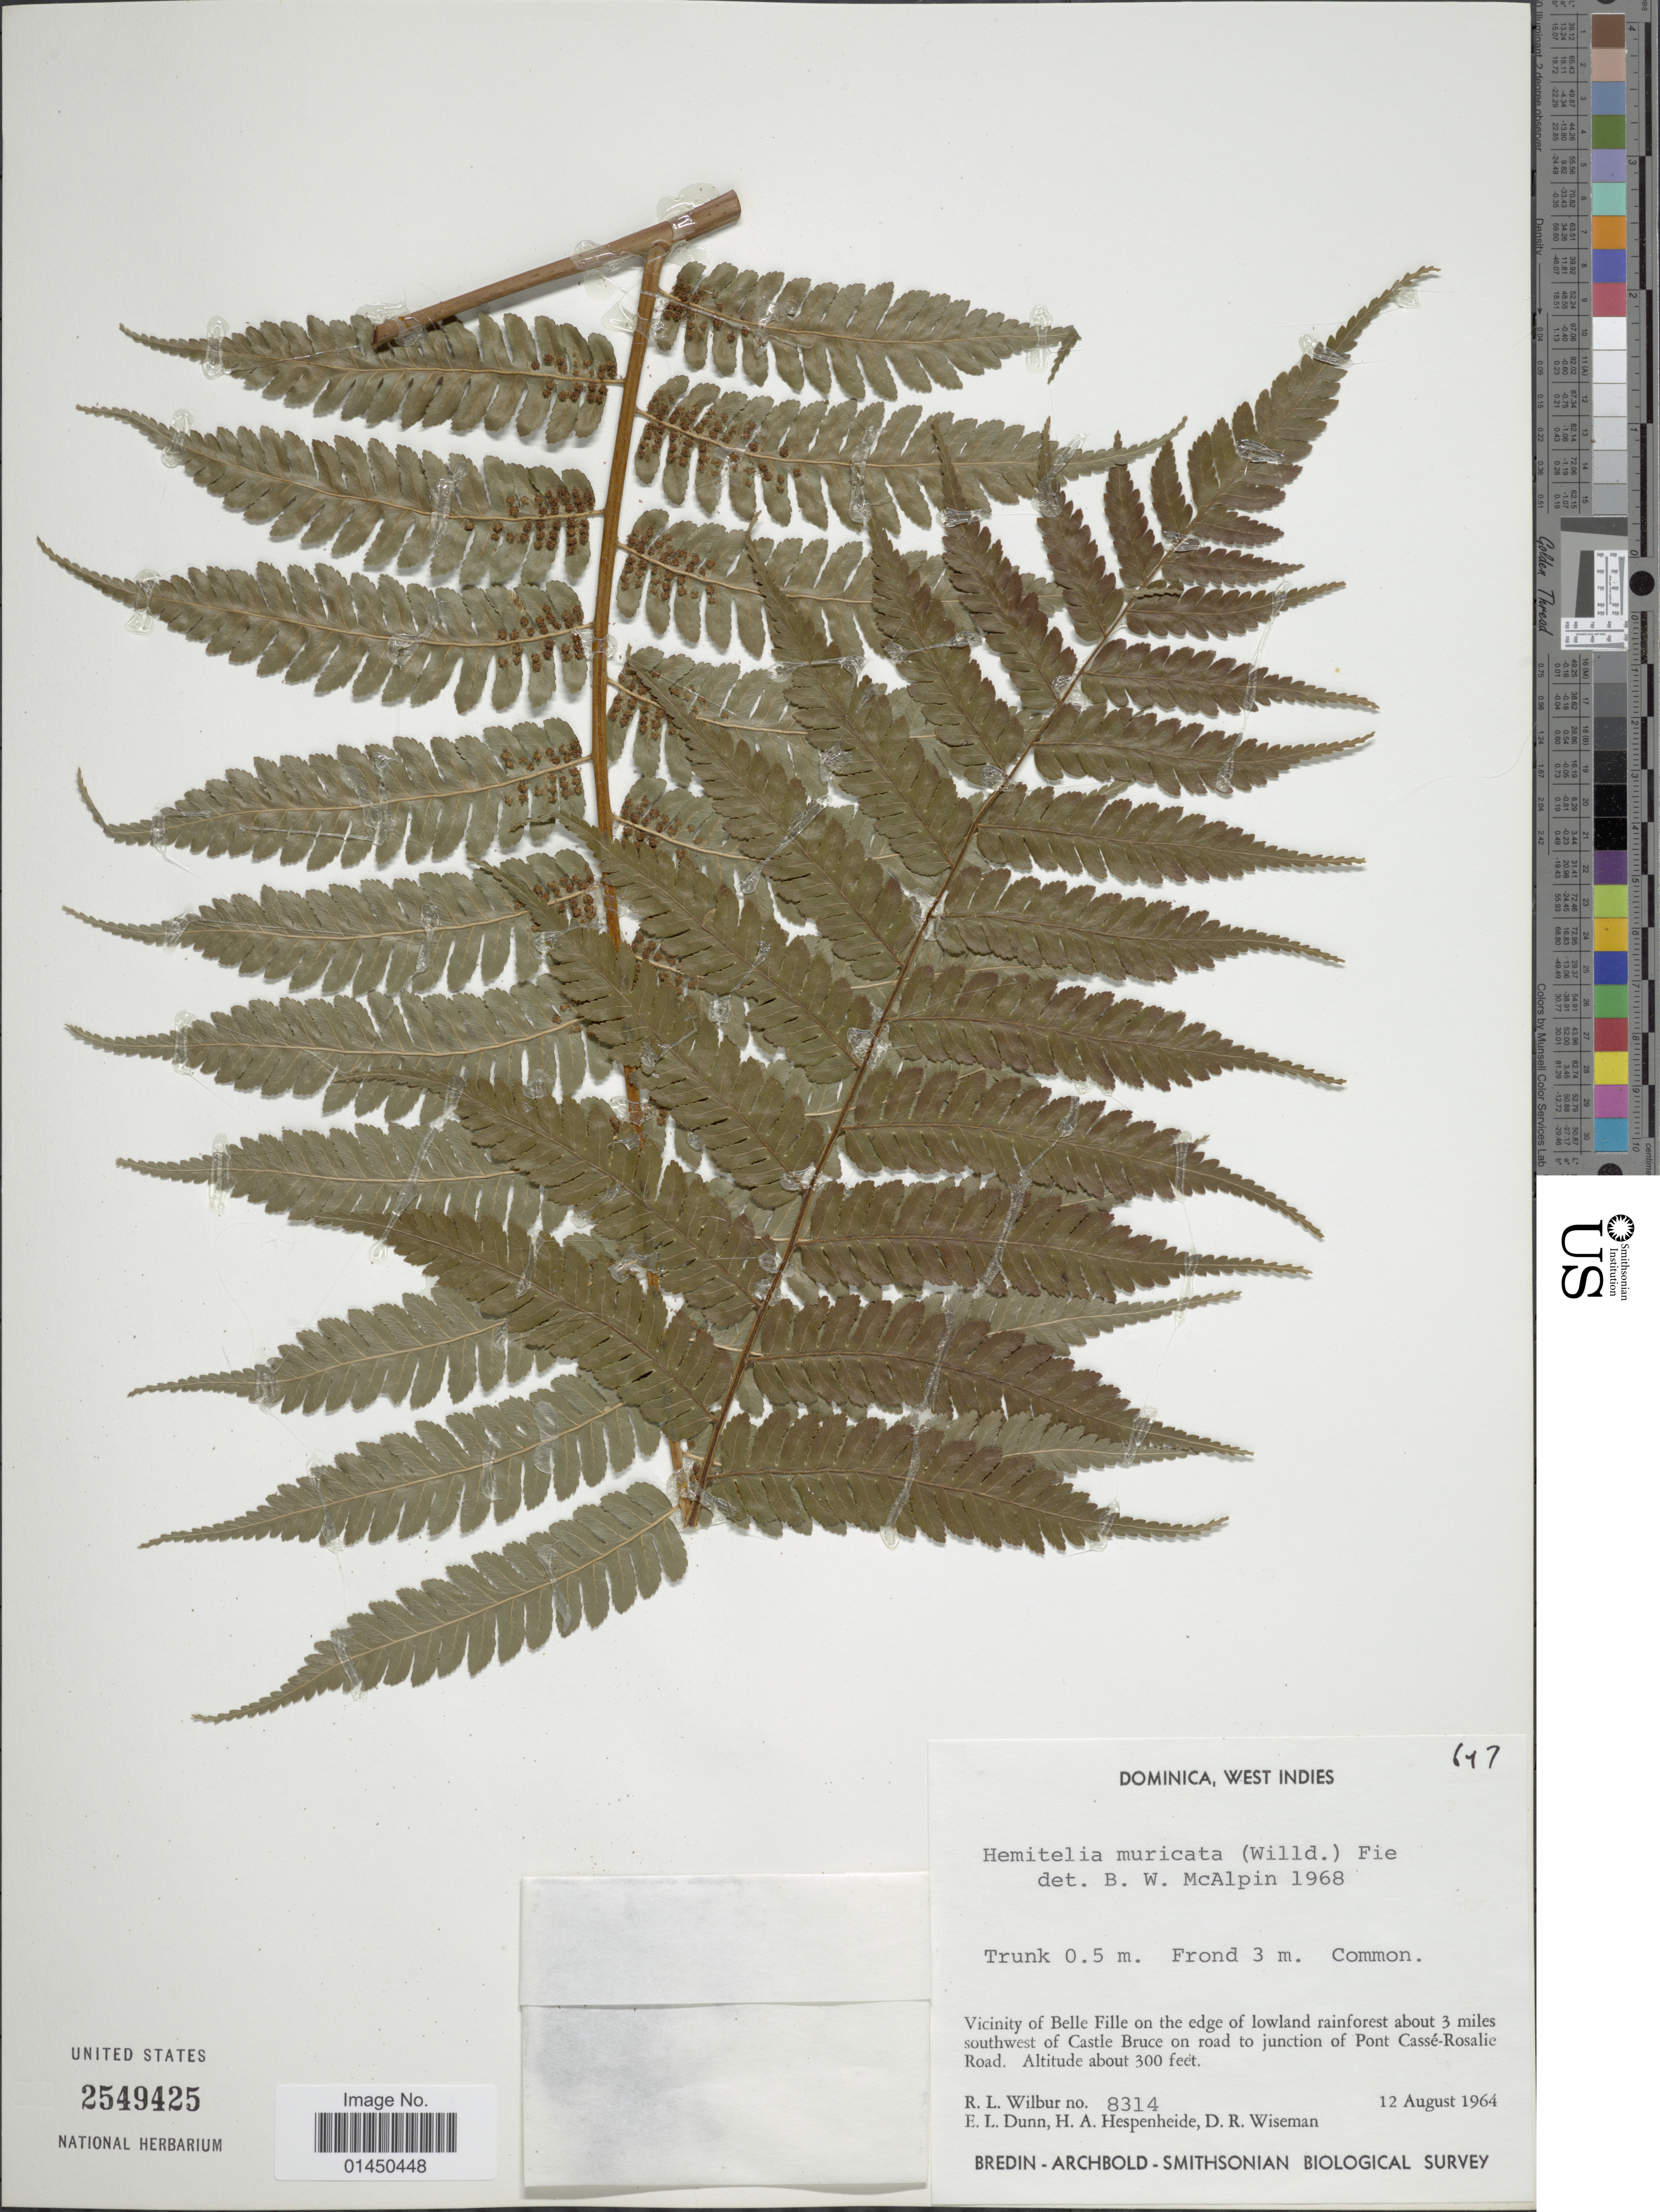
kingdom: Plantae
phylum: Tracheophyta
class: Polypodiopsida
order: Cyatheales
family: Cyatheaceae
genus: Cyathea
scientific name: Cyathea muricata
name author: (Willd.) Fée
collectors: R. L. Wilbur, E. Dunn, H. A. Hespenheide & D. R. Wiseman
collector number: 8314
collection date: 1964-08-12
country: Dominica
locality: Vicinity of Belle Fille on the edge of lowland rainforest about 3 miles southwest of Castle Bruce on road to junction of ont Casse-Rosalie Road.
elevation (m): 91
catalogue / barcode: US 2549425